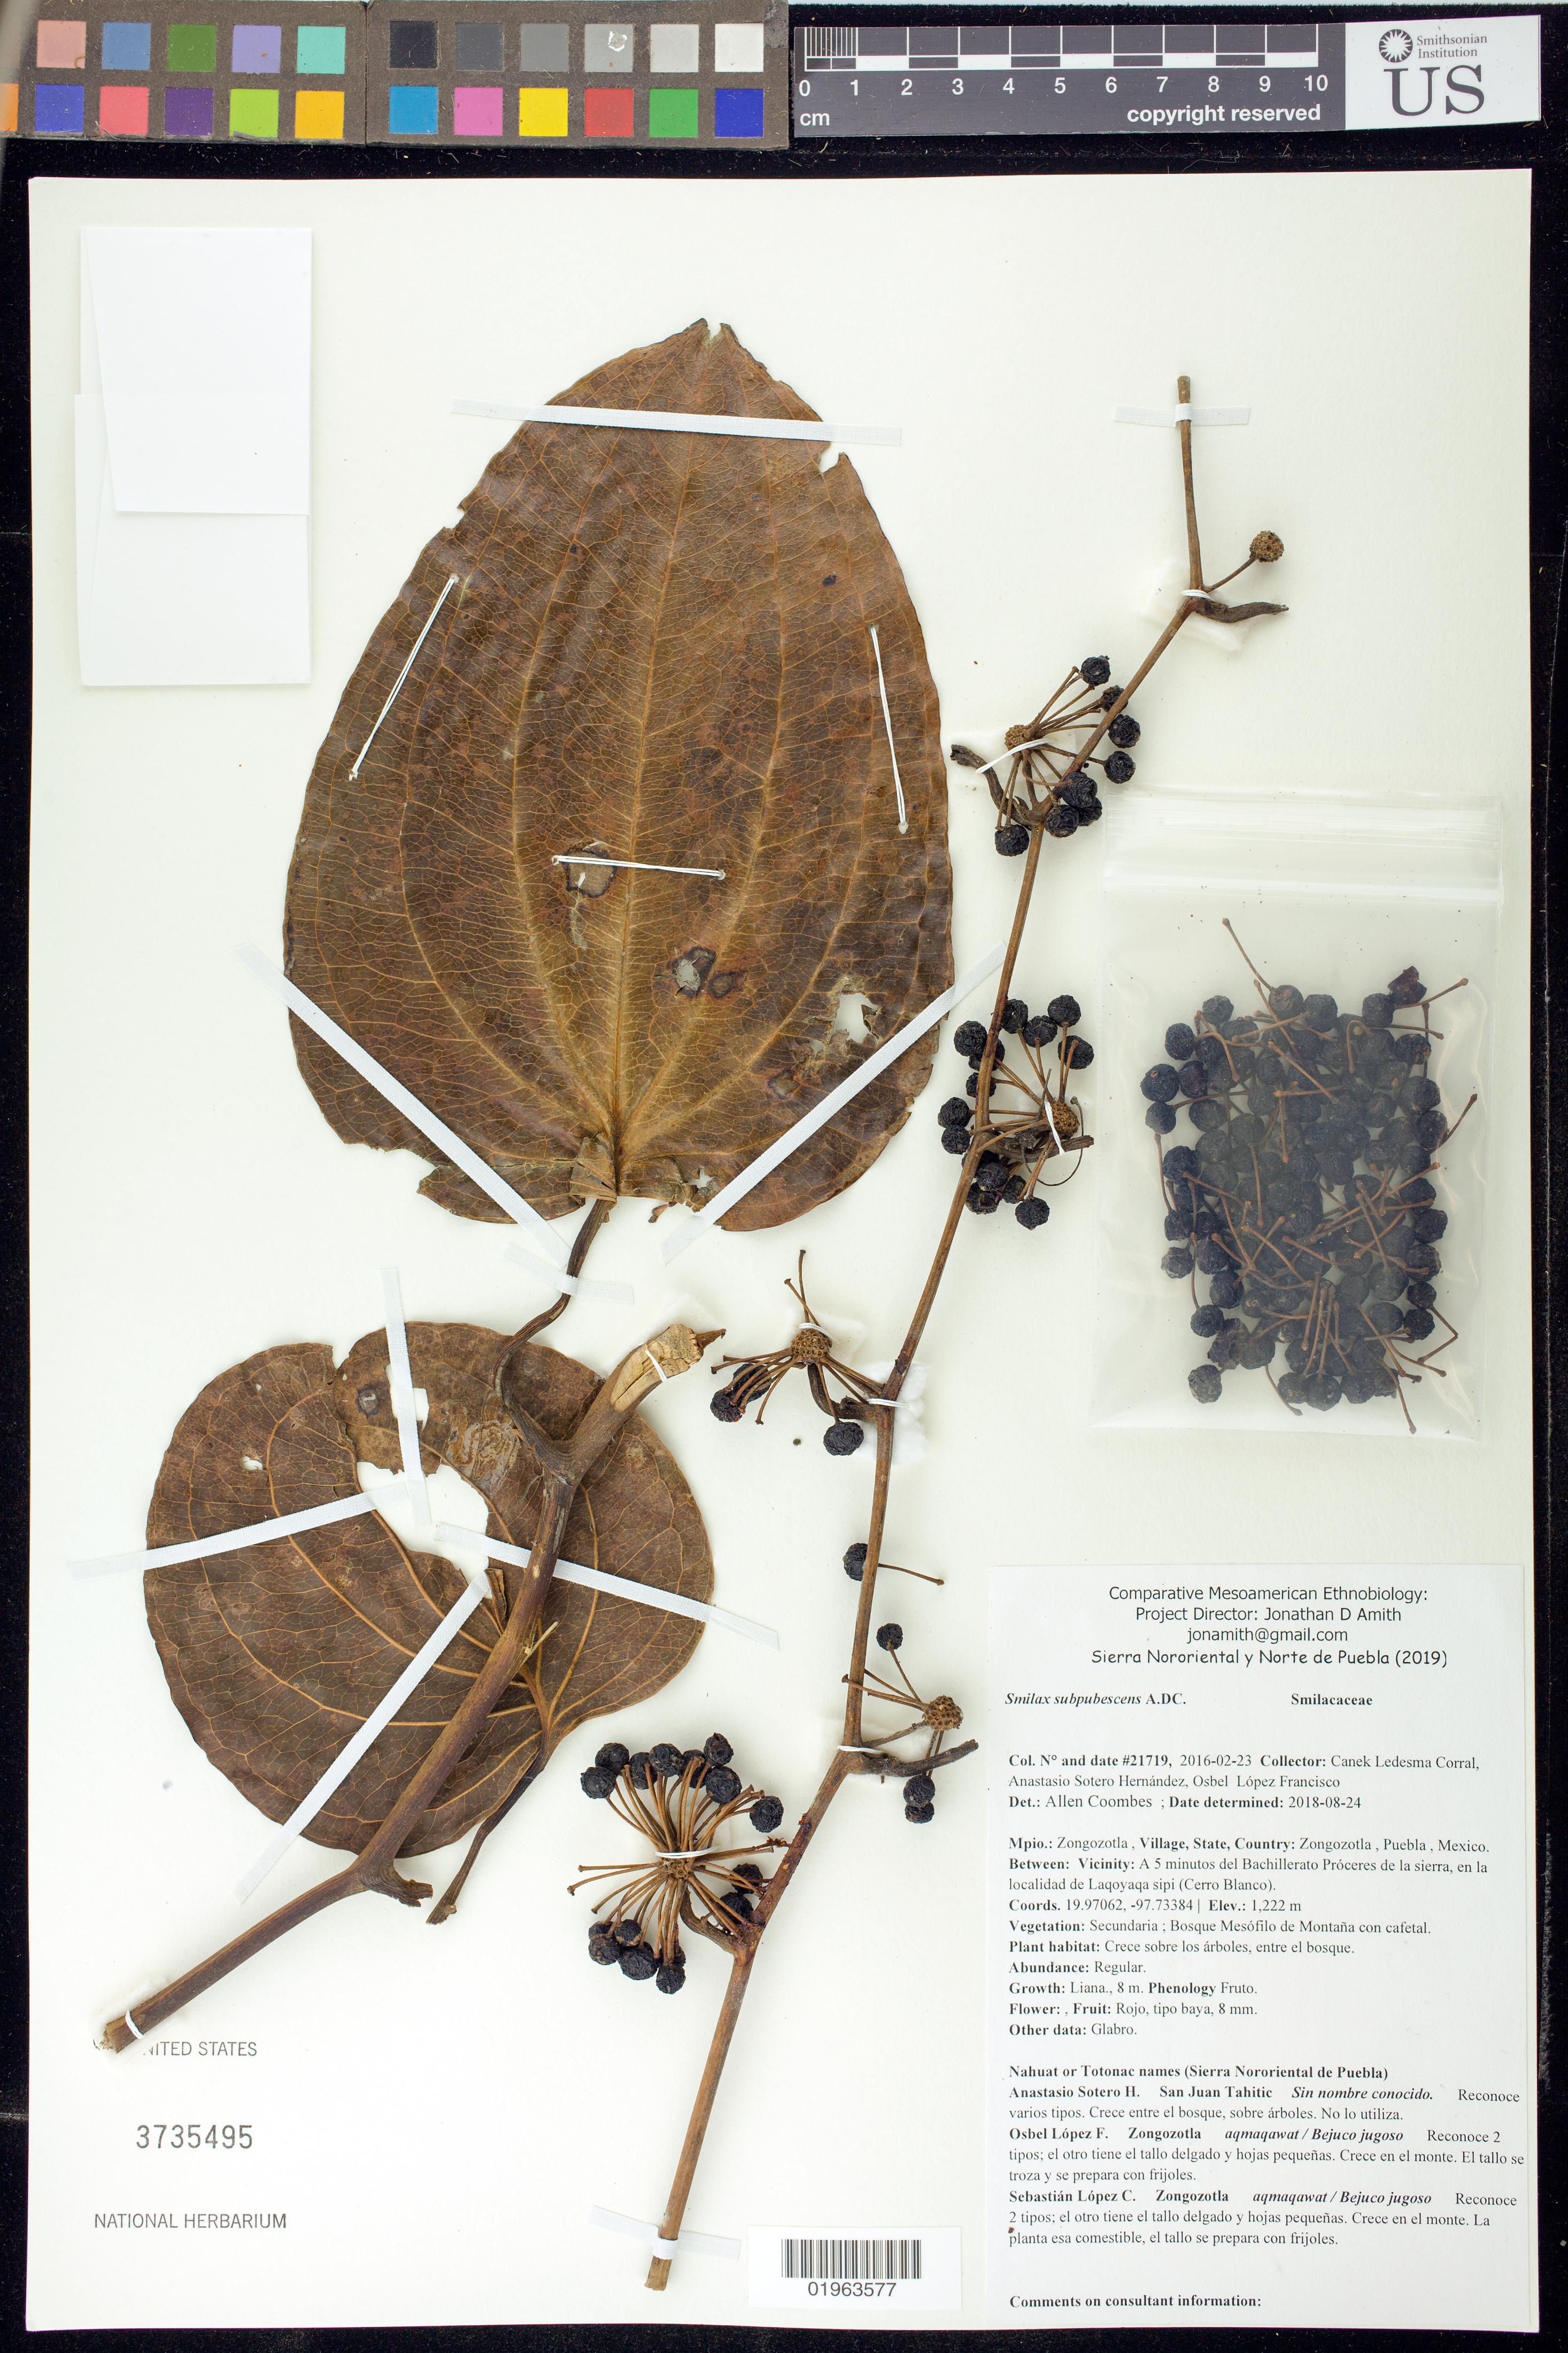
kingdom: Plantae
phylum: Tracheophyta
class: Liliopsida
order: Liliales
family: Smilacaceae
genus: Smilax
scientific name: Smilax subpubescens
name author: A. DC.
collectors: Canek Ledesma C., A. Sotero H. & F. Lopéz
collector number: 21719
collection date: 2016-02-23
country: Mexico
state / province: Puebla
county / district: Zongozotla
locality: A 5 minutos del Bachillerato Proceres de la sierra, en la localidad de Laqoyaqa sipi (Cerro Blanco)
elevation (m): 1222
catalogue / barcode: US 3735495